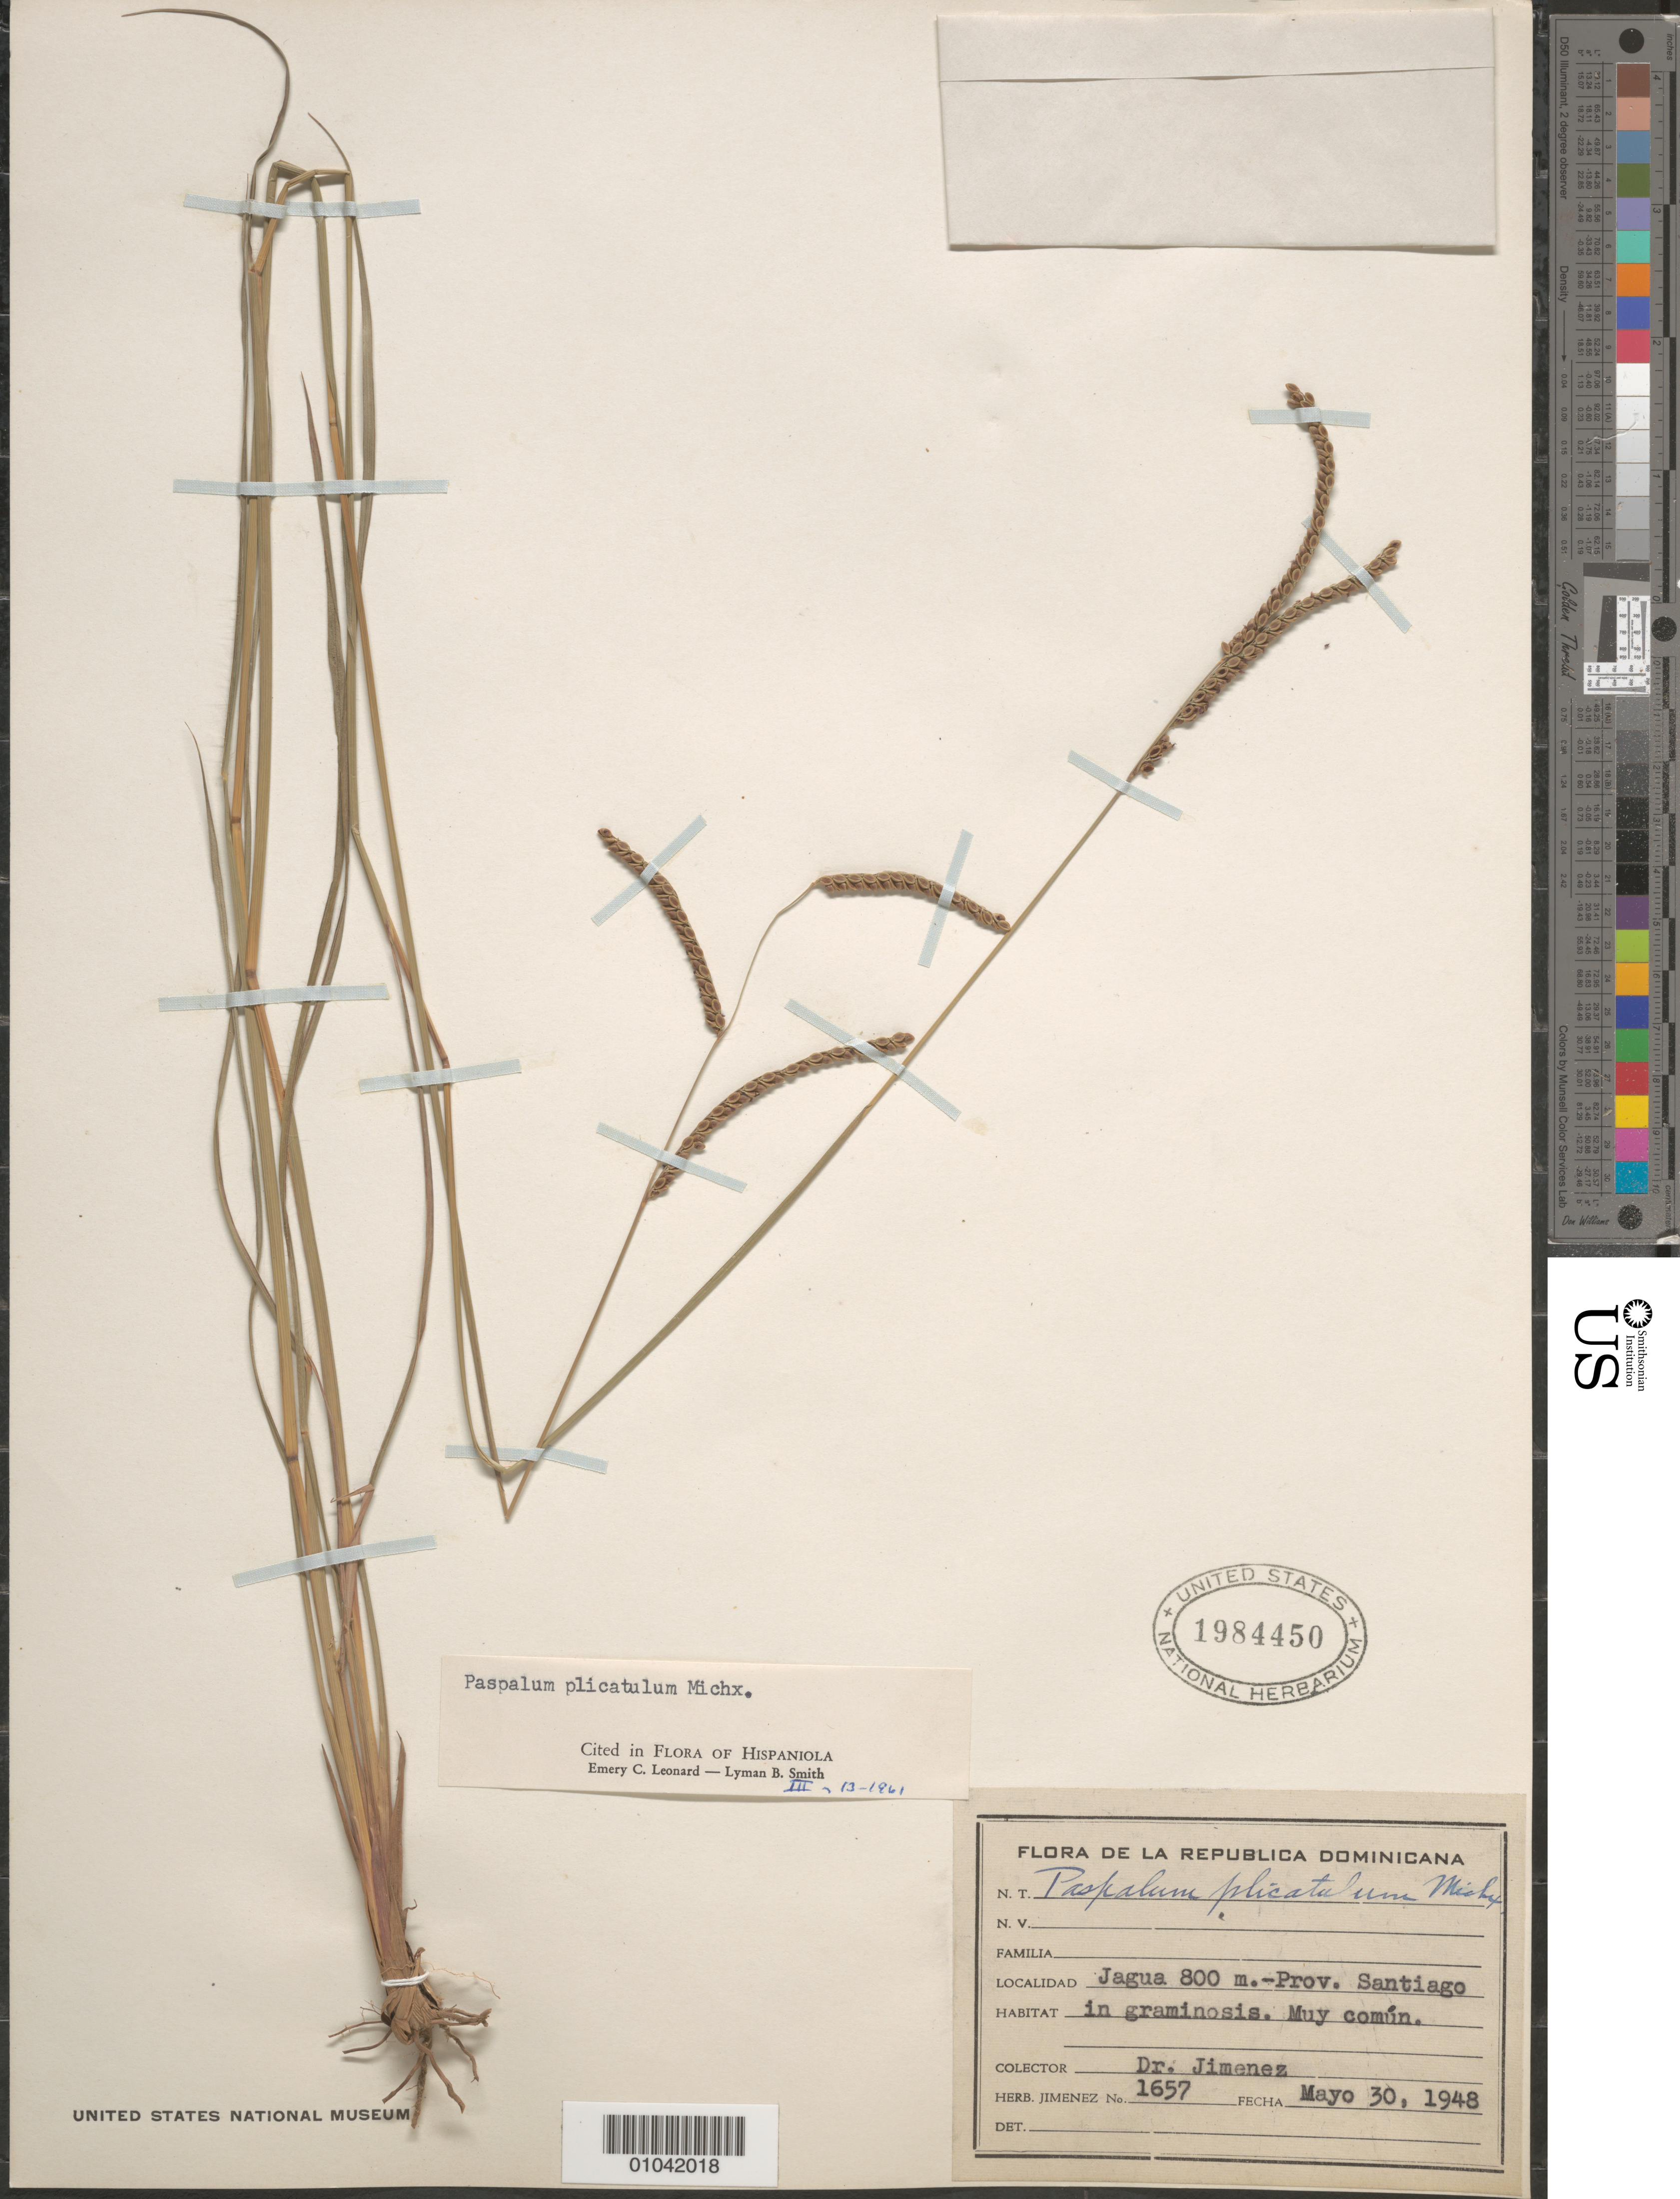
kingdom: Plantae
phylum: Tracheophyta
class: Liliopsida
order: Poales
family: Poaceae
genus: Paspalum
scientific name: Paspalum plicatulum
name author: Michx.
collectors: Jimenez, --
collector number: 1657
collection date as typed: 30 May 1948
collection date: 1948-05-30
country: Dominican Republic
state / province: Santiago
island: Hispaniola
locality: Jagua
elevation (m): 800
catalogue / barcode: US 1984450